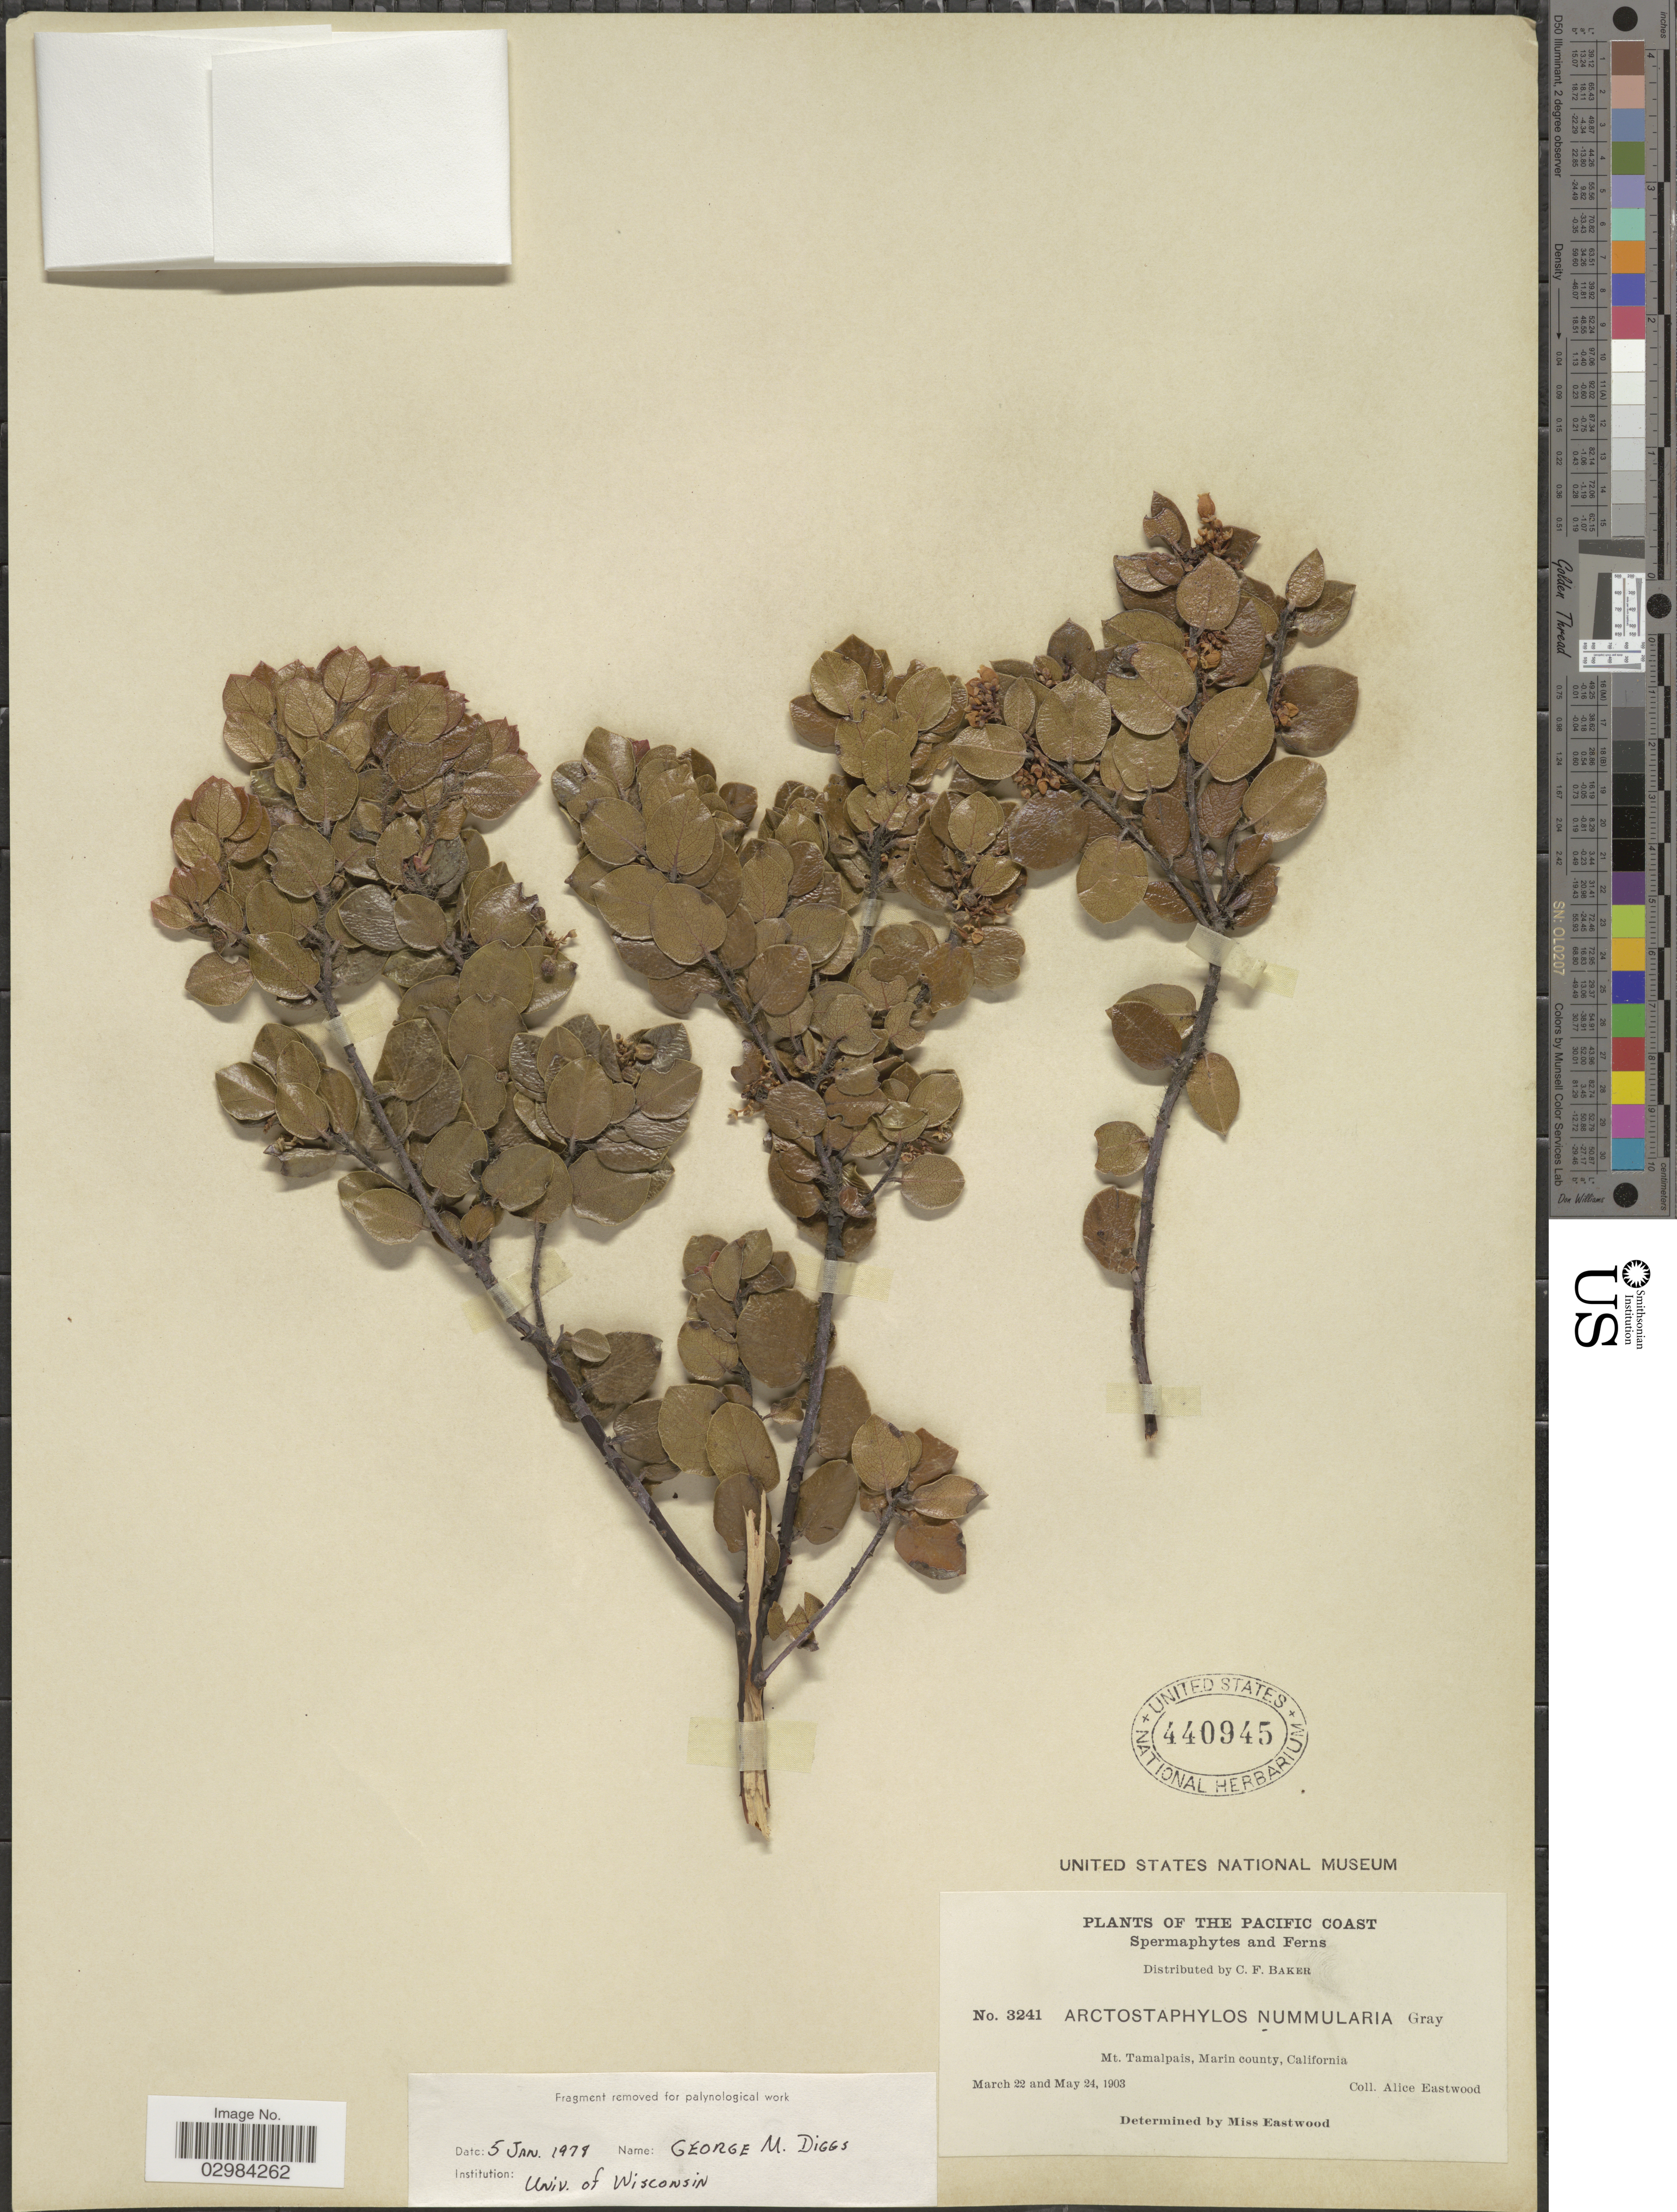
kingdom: Plantae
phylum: Tracheophyta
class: Magnoliopsida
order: Ericales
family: Ericaceae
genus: Arctostaphylos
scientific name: Arctostaphylos nummularia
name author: A. Gray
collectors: A. Eastwood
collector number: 3241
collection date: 1903-03-22/1903-05-24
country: United States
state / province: California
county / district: Marin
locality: The Pacific Coast, Mt. Tamalpais, Marin County.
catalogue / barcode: US 440945